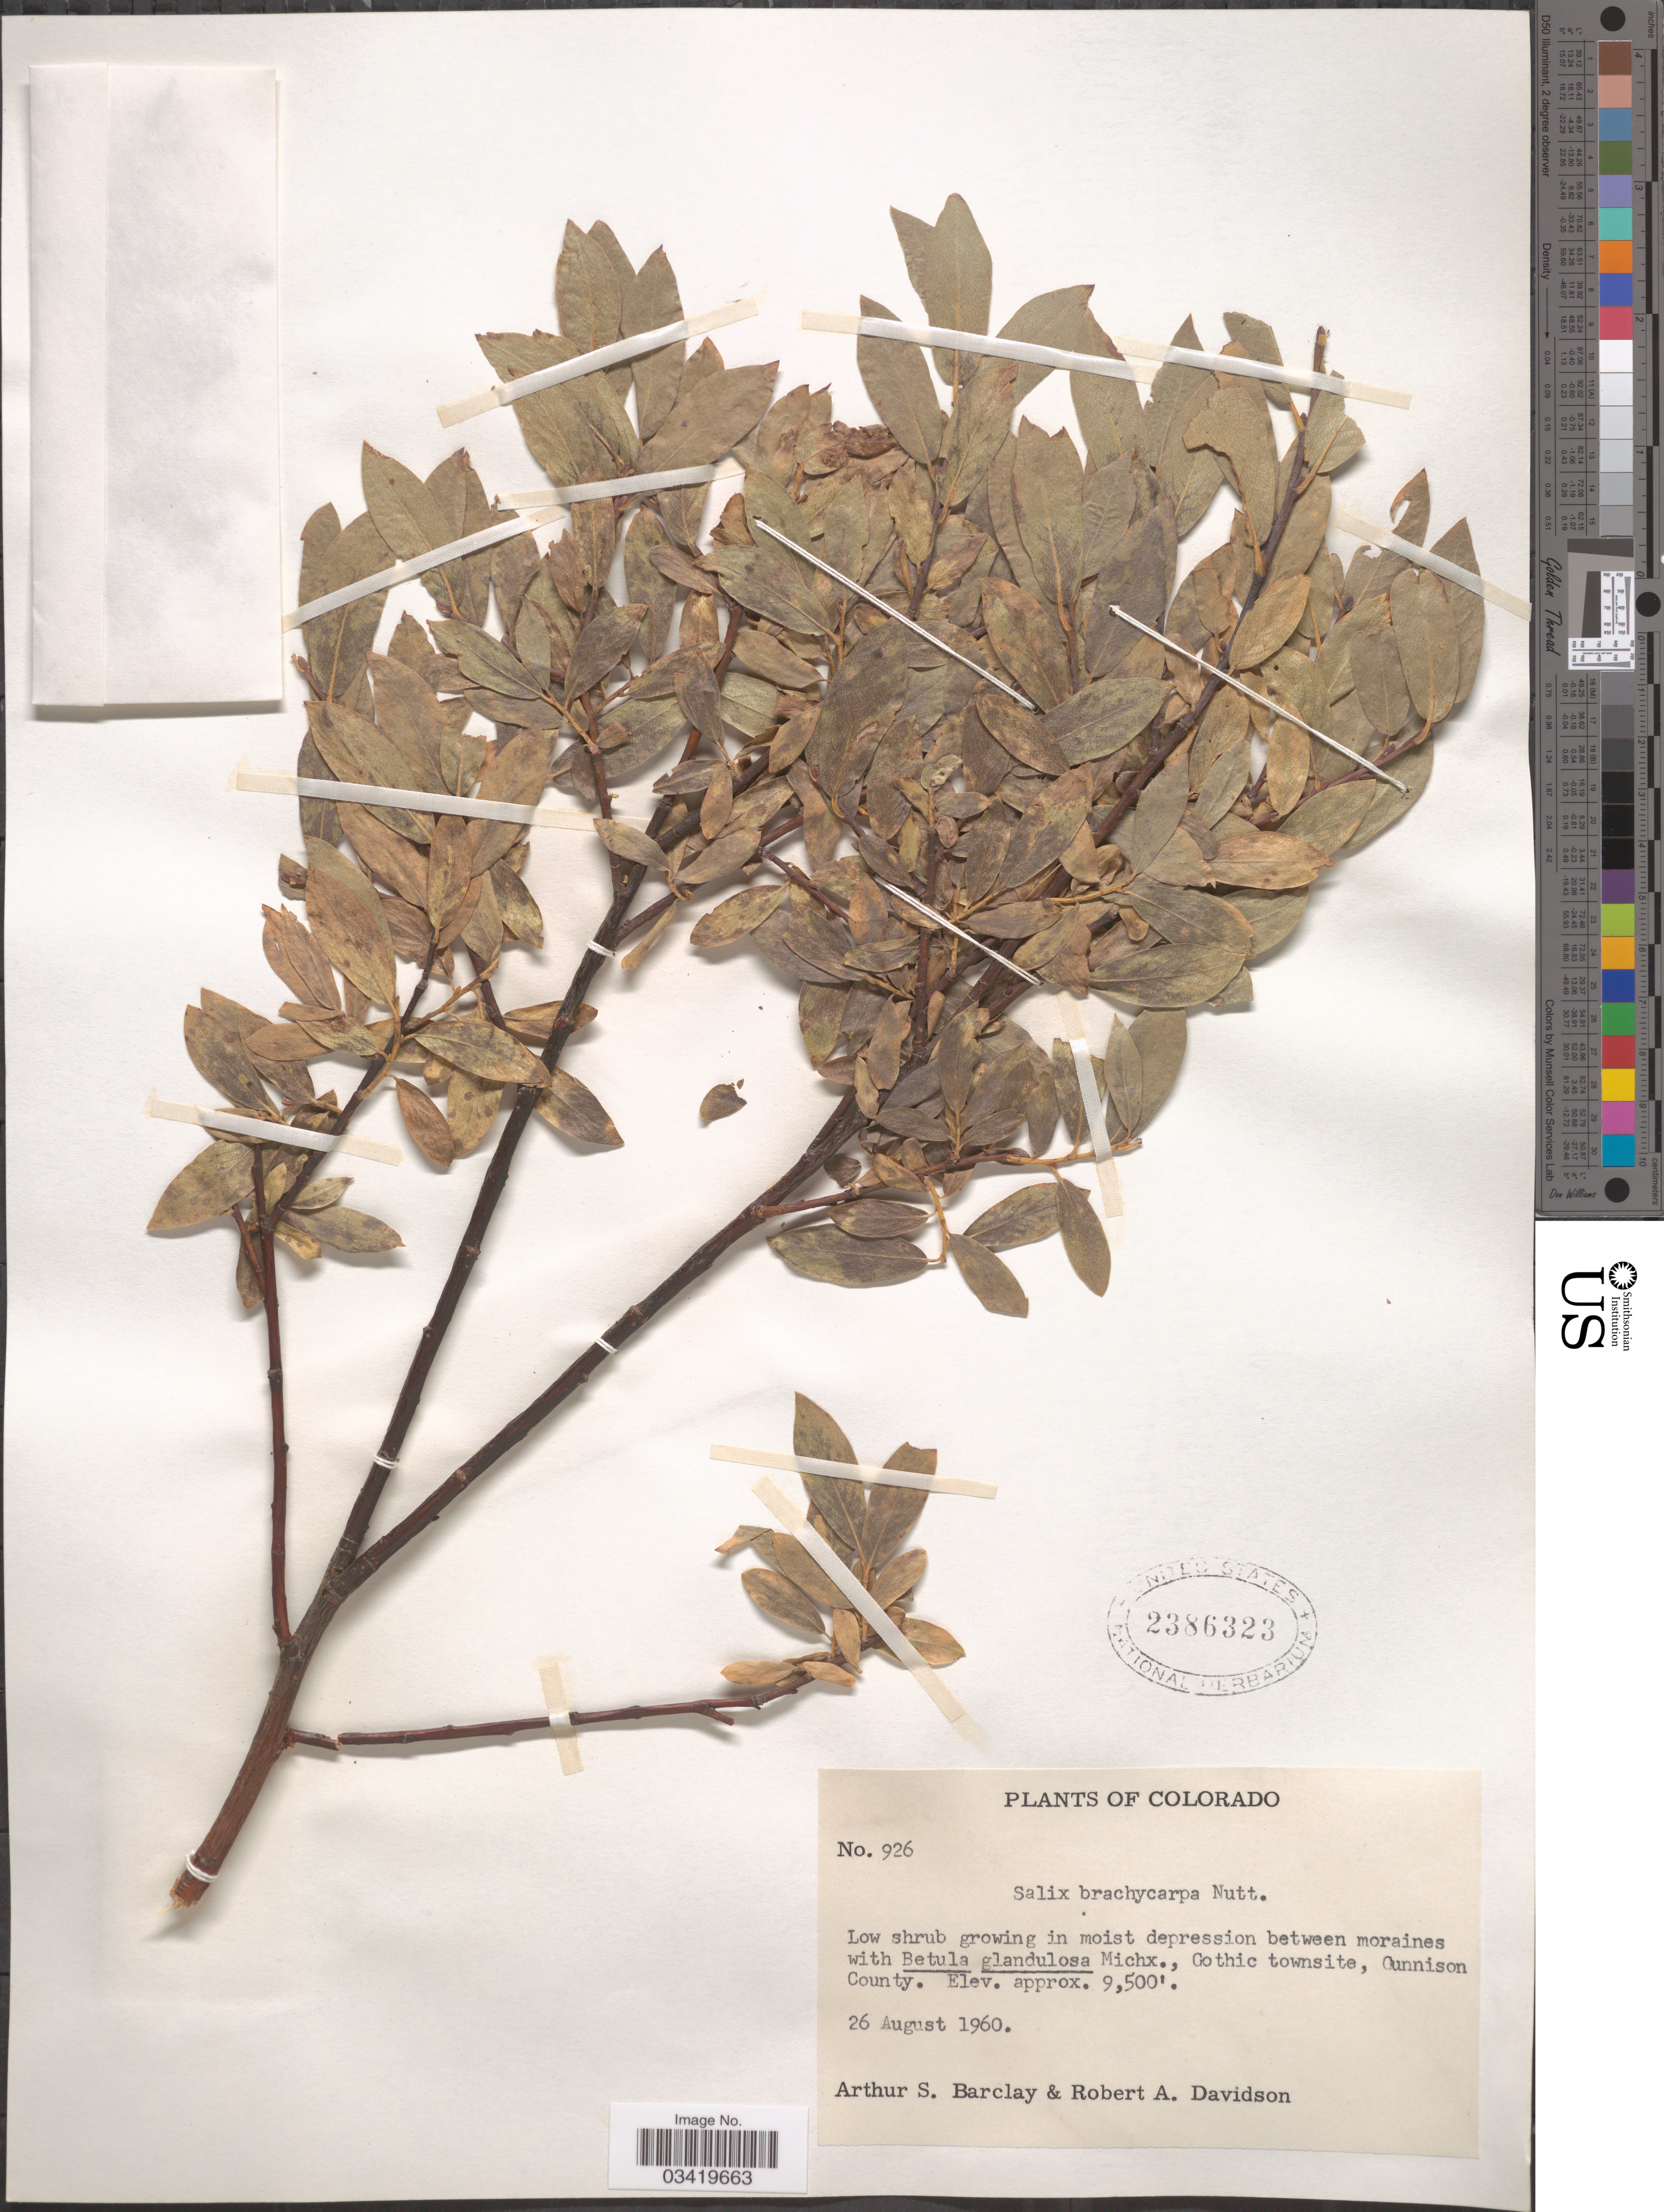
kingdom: Plantae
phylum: Tracheophyta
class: Magnoliopsida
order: Malpighiales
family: Salicaceae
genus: Salix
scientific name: Salix brachycarpa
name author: Nutt.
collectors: A. S. Barclay & R. A. Davidson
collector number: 926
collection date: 1960-08-26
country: United States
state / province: Colorado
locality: Gothic townsite, Gunnison County.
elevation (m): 2896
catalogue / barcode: US 2386323